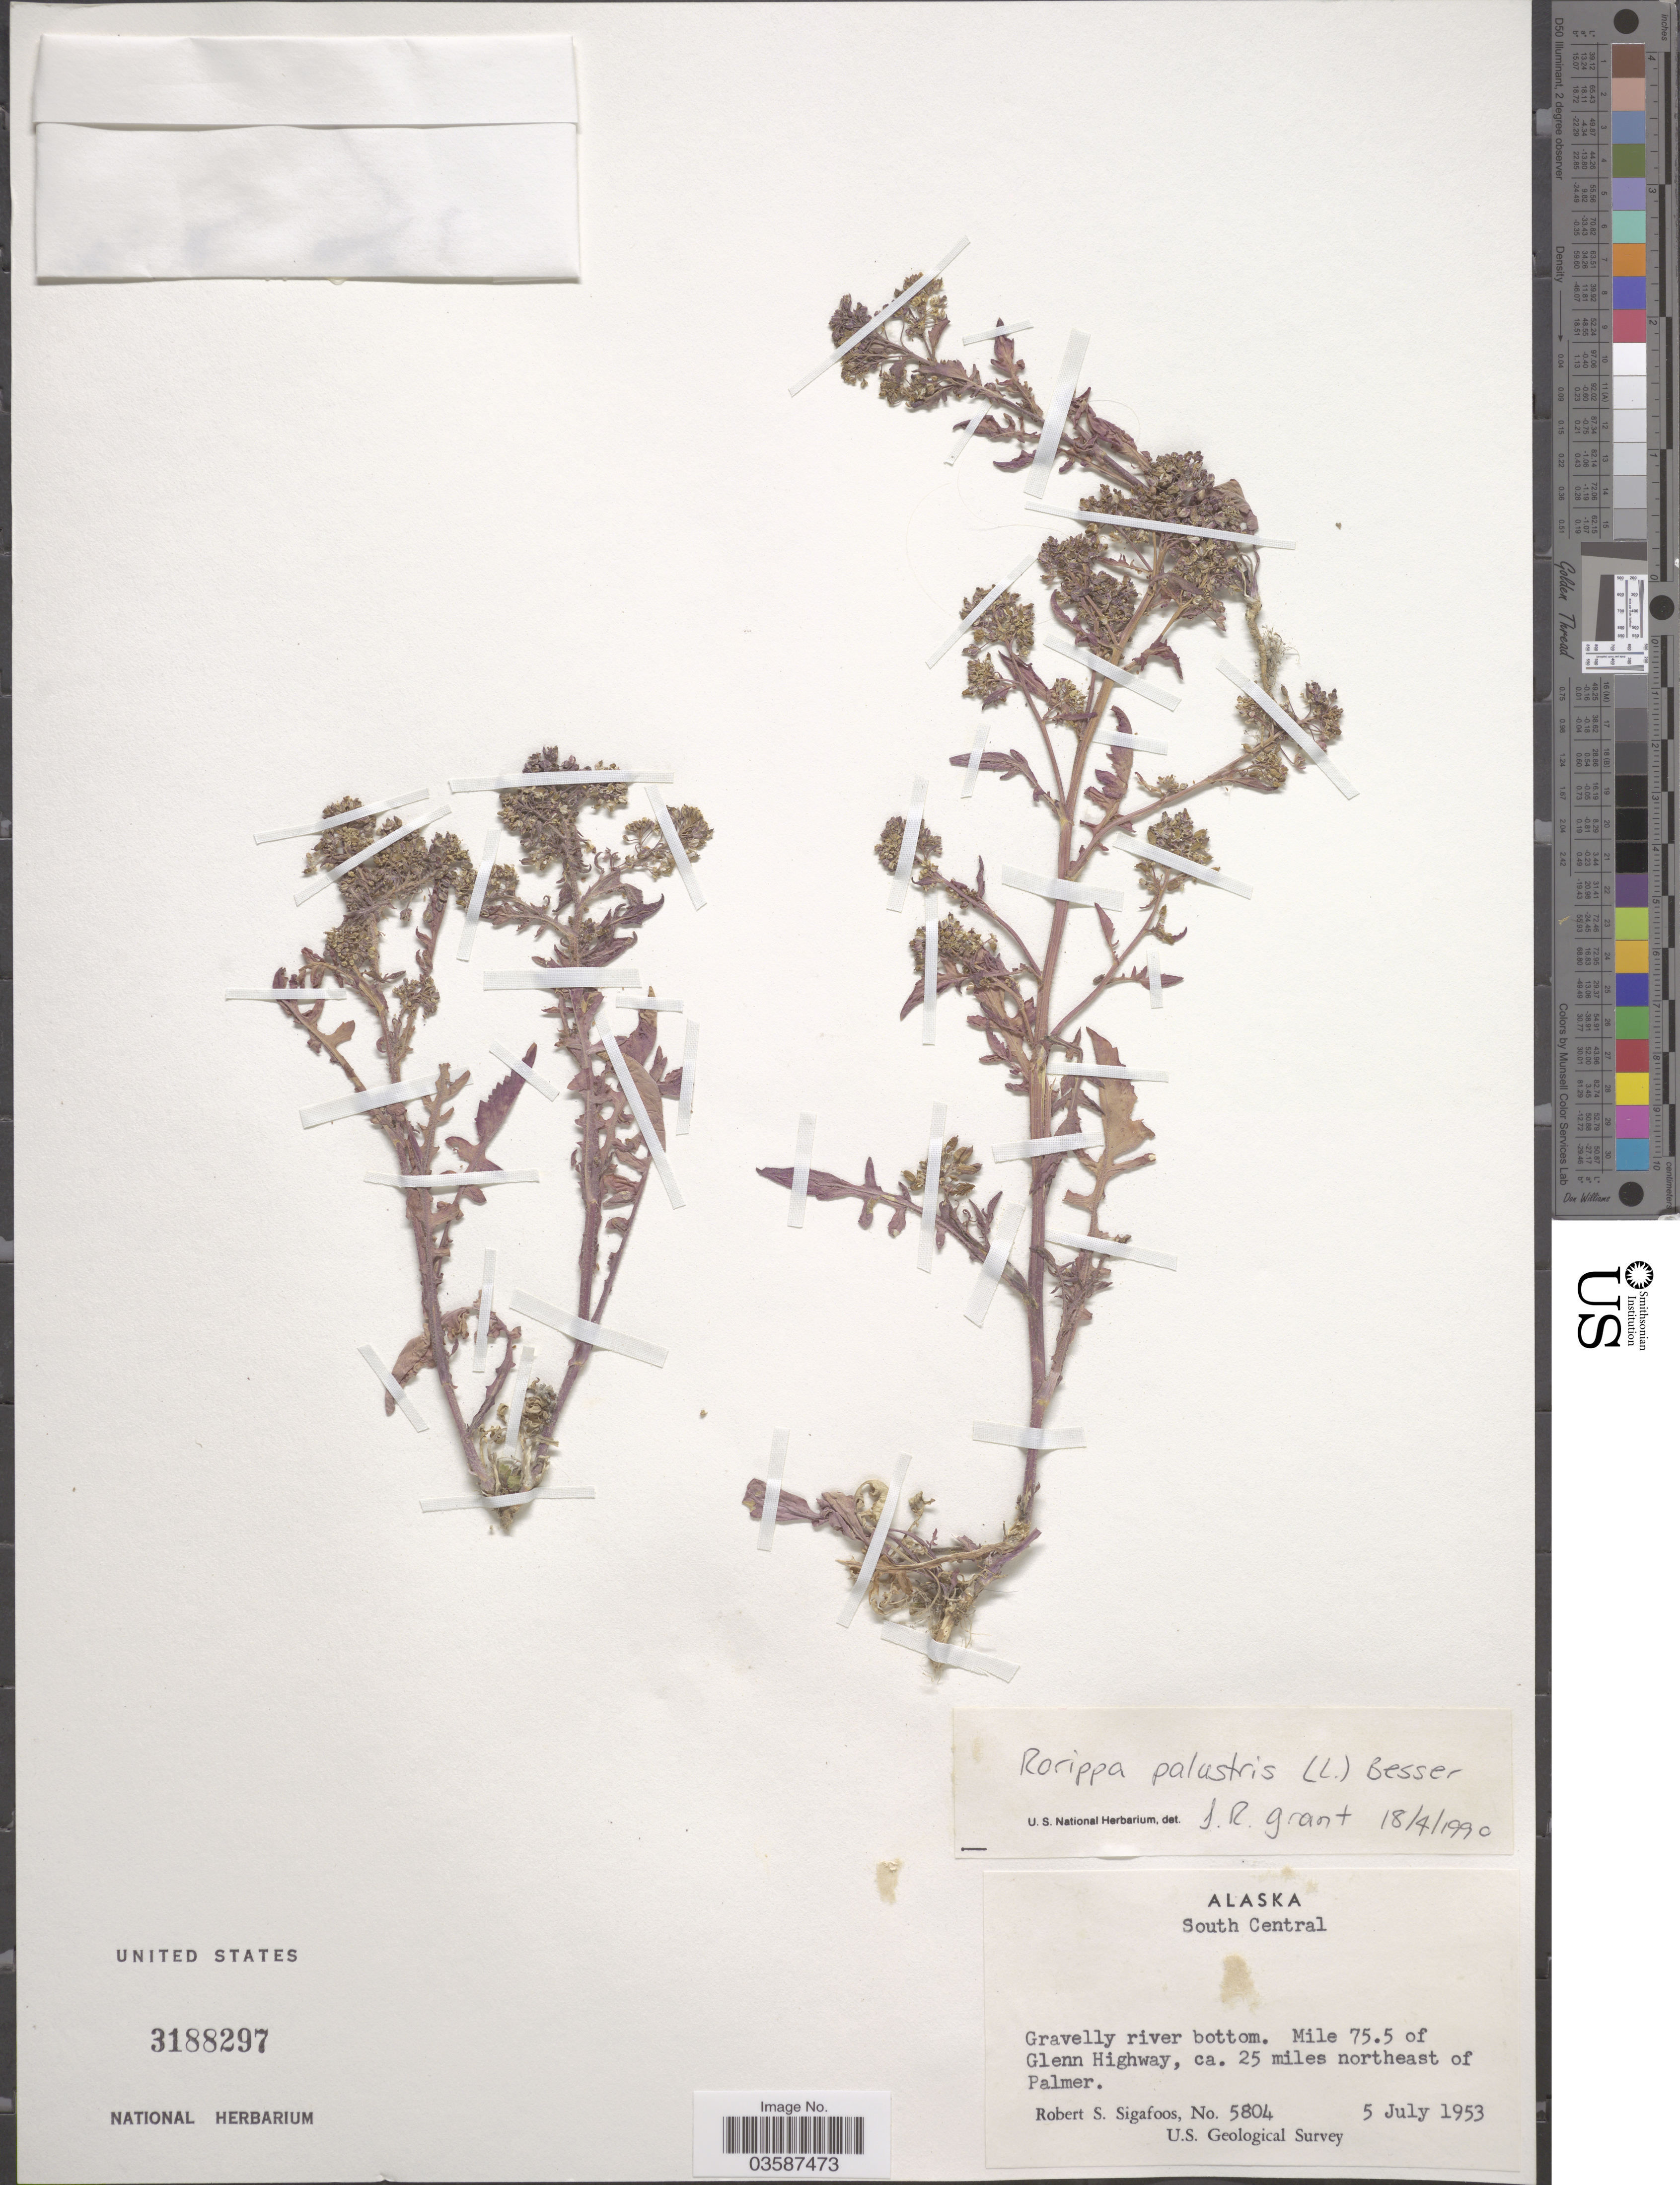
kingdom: Plantae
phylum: Tracheophyta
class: Magnoliopsida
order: Brassicales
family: Brassicaceae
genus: Rorippa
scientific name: Rorippa palustris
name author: (L.) Besser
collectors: R. Sigafoos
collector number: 5804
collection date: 1953-07-05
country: United States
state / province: Alaska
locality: South Central. Gravelly river bottom. Mile 75.5 of Glenn Highway, ca. 25 miles northeast of Palmer.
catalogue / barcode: US 3188297